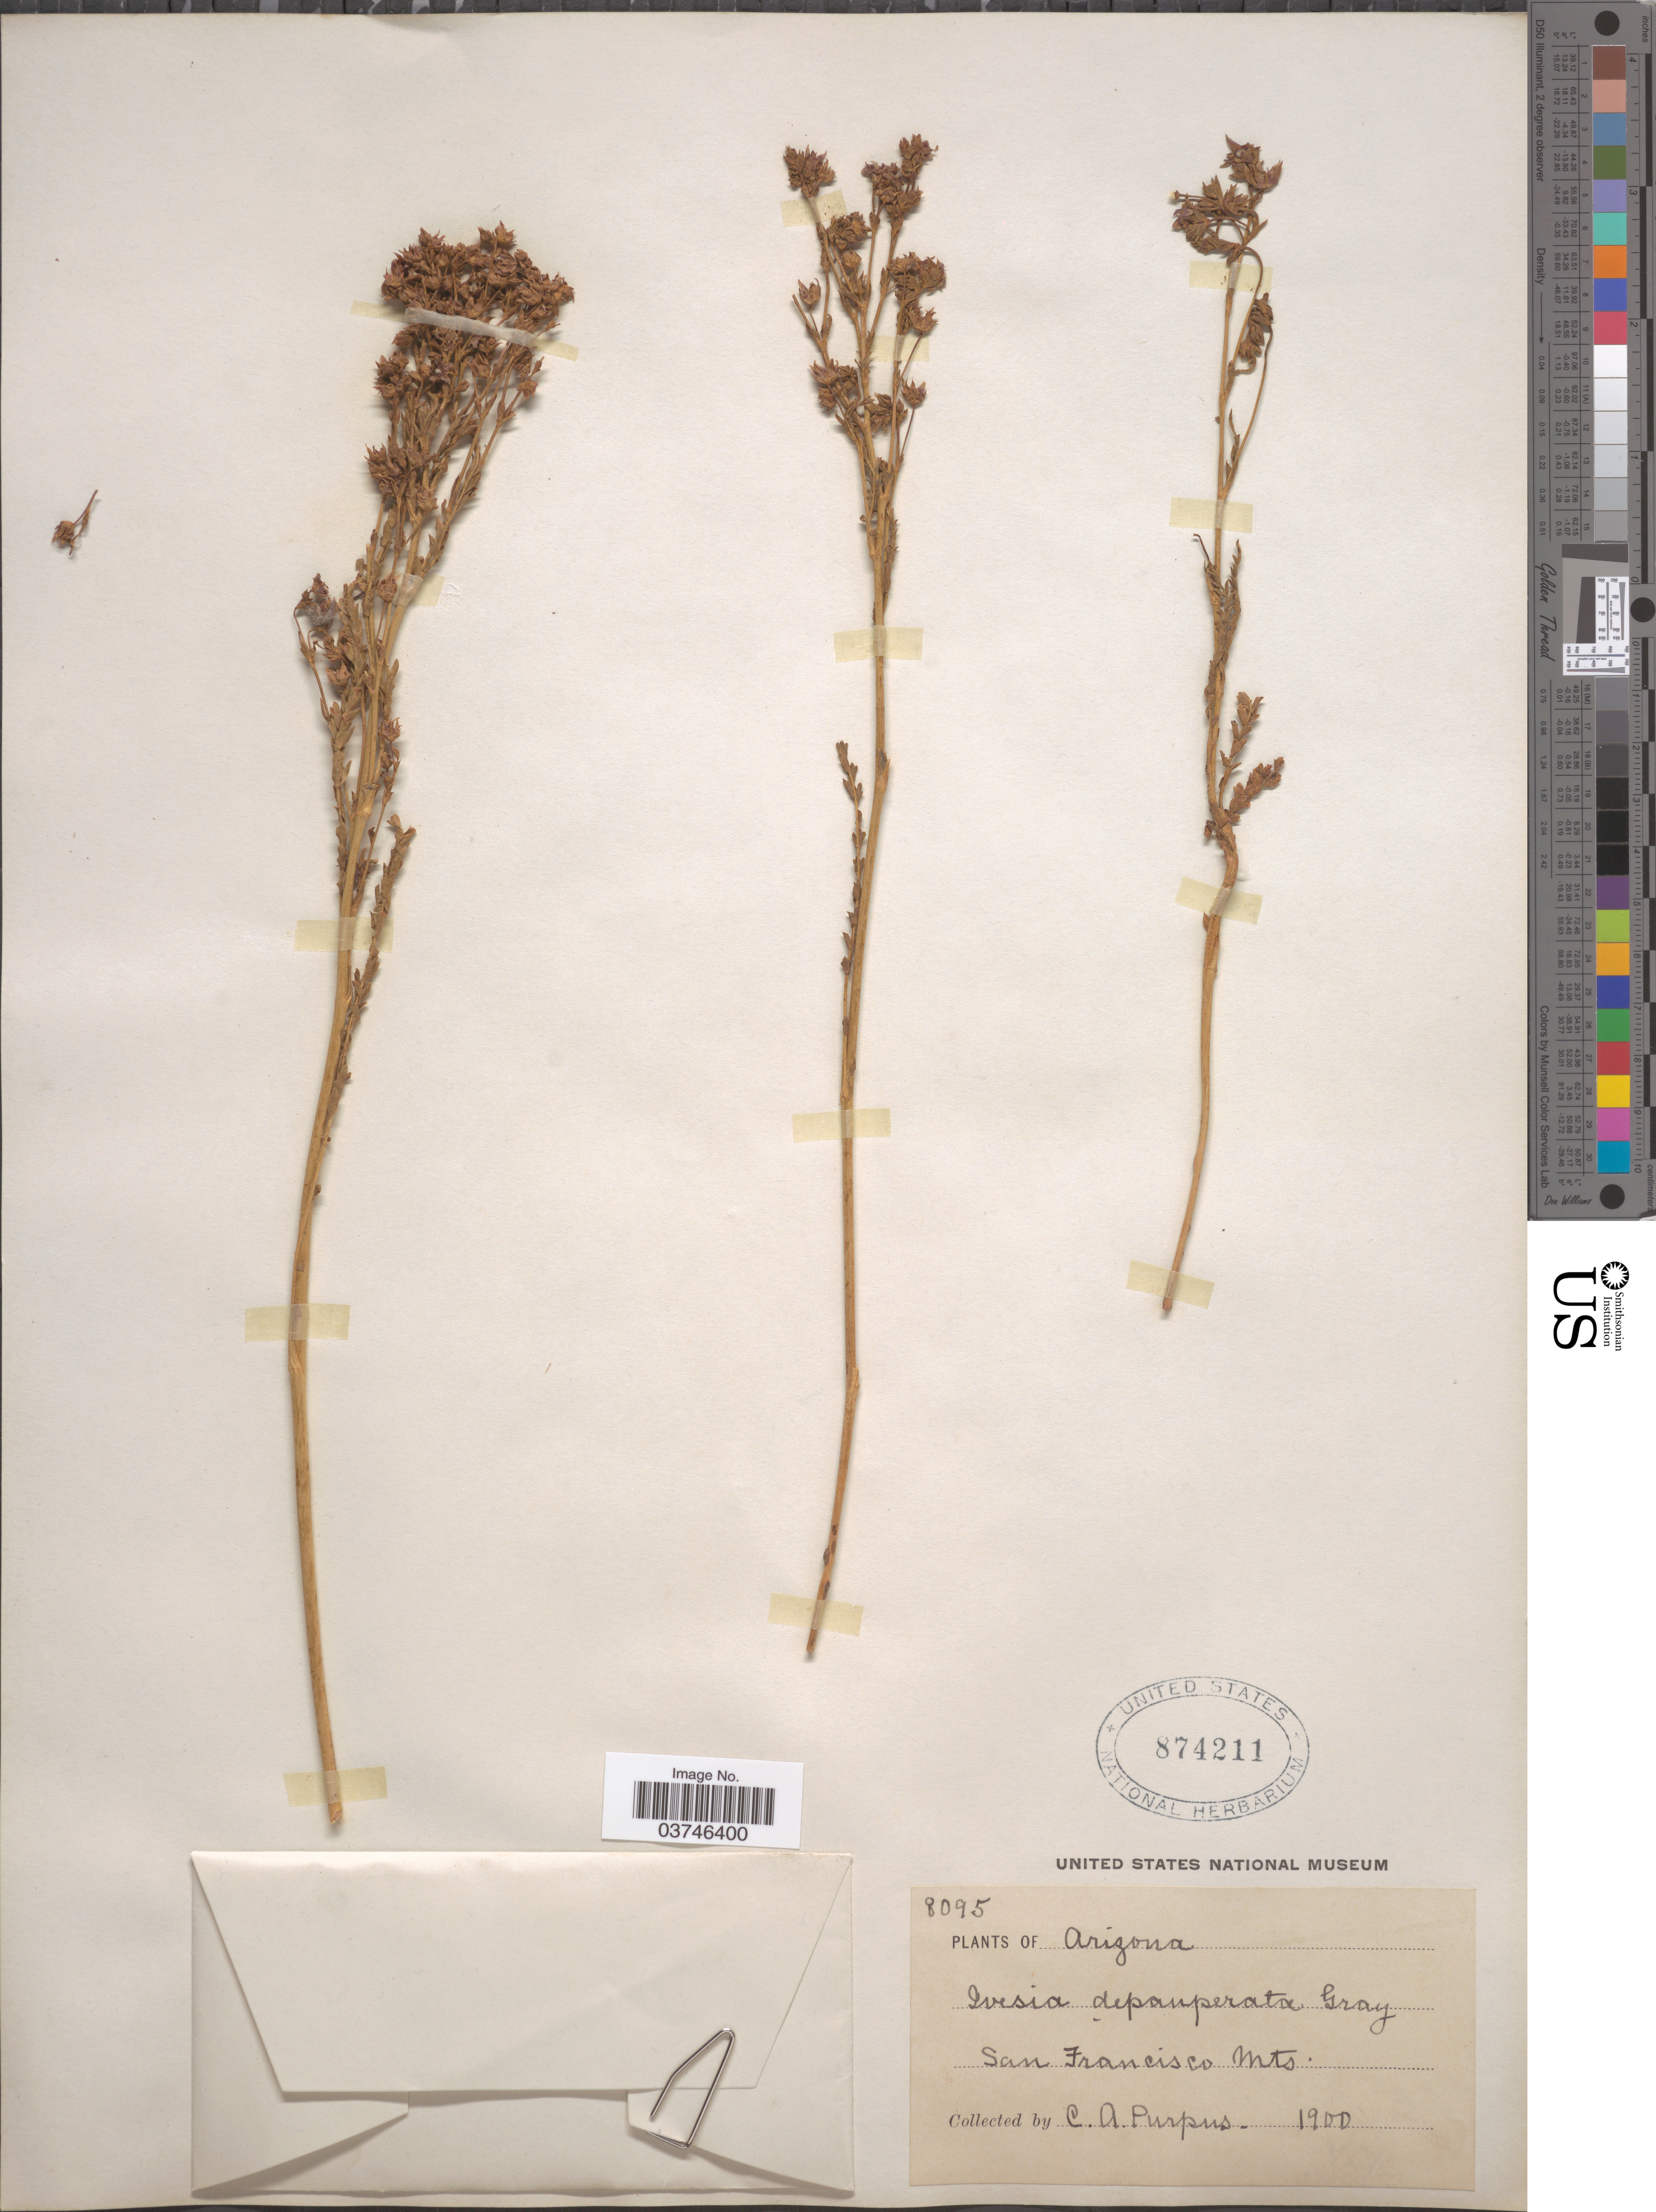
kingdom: Plantae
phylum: Tracheophyta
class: Magnoliopsida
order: Rosales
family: Rosaceae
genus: Potentilla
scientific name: Potentilla multifoliolata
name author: (Torr.) Kearney & Peebles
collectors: C. A. Purpus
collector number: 8095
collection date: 1900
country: United States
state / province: Arizona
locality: San Francisco Mts.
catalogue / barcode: US 874211